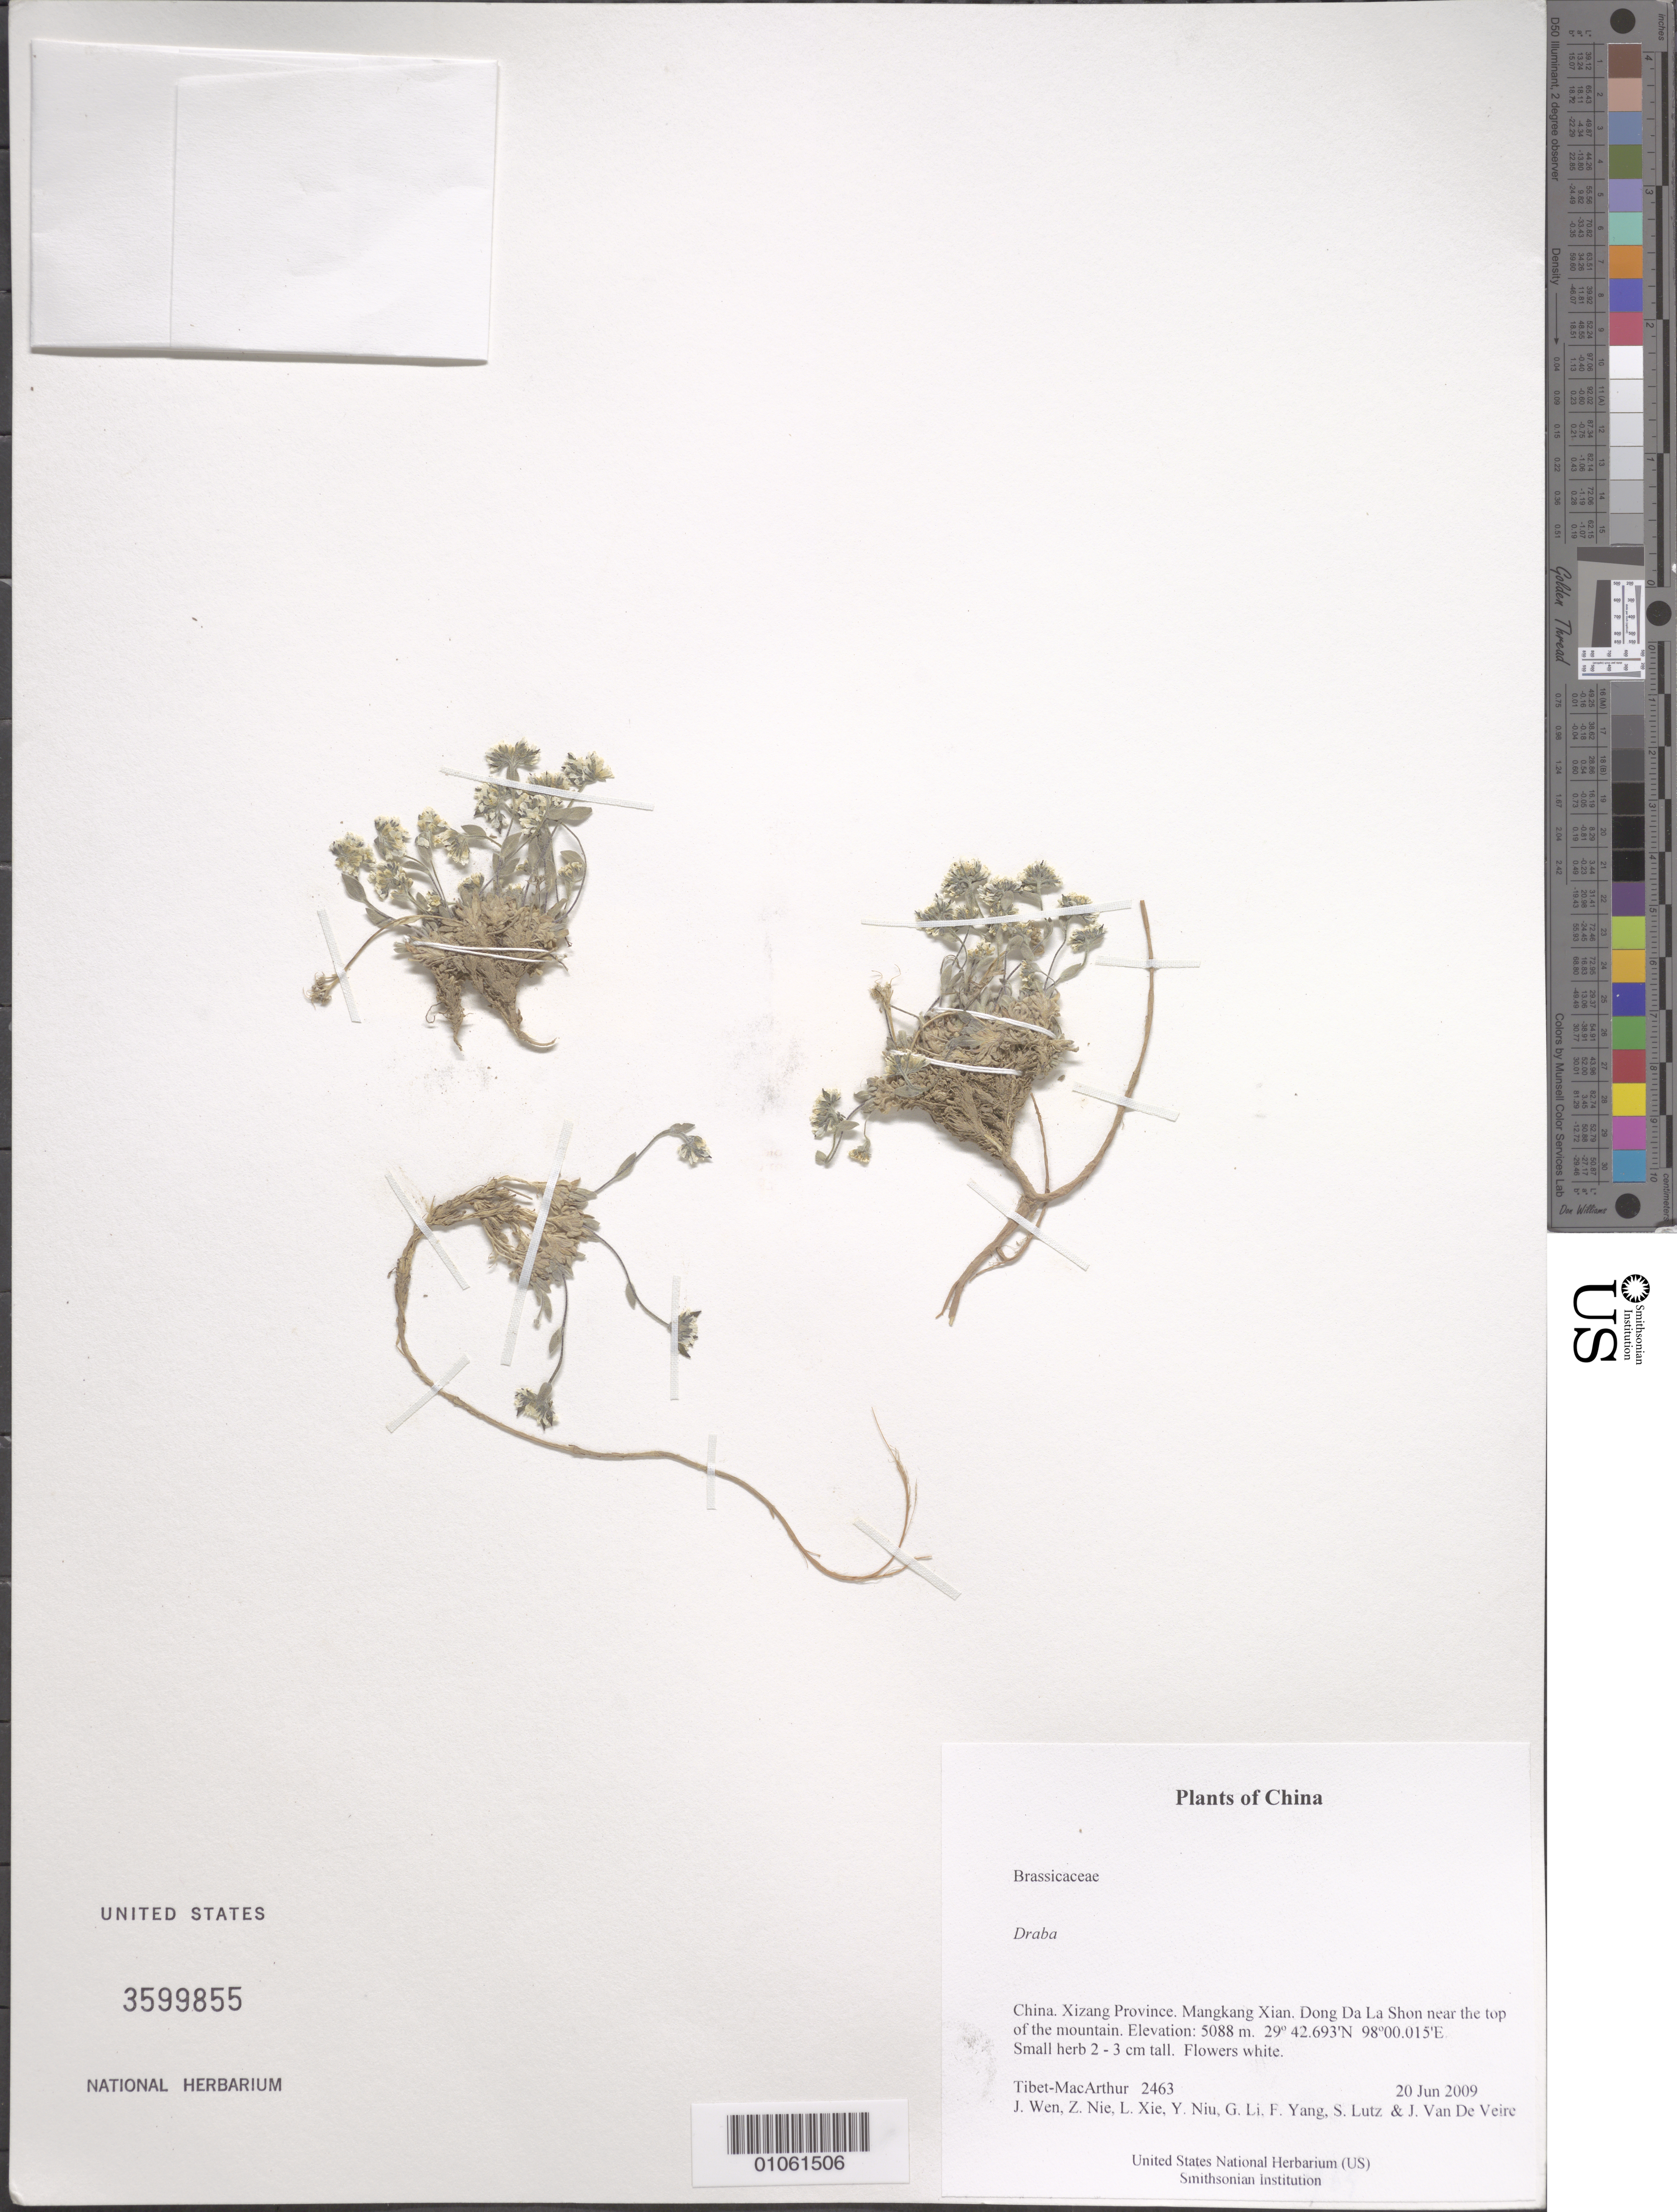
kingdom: Plantae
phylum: Tracheophyta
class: Magnoliopsida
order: Brassicales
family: Brassicaceae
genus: Draba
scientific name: Draba sp.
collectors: Tibet-MacArthur, J. Wen, Z. Nie, L. Xie, Y. Niu, G. Li, F. Yang, S. Lutz & J. Van De Veire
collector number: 2463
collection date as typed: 20 Jun 2009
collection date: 2009-06-20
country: China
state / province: Xizang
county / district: Mangkang Xian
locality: Dong Da La Shon near the top of the mountain.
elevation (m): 5088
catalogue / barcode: US 3599855